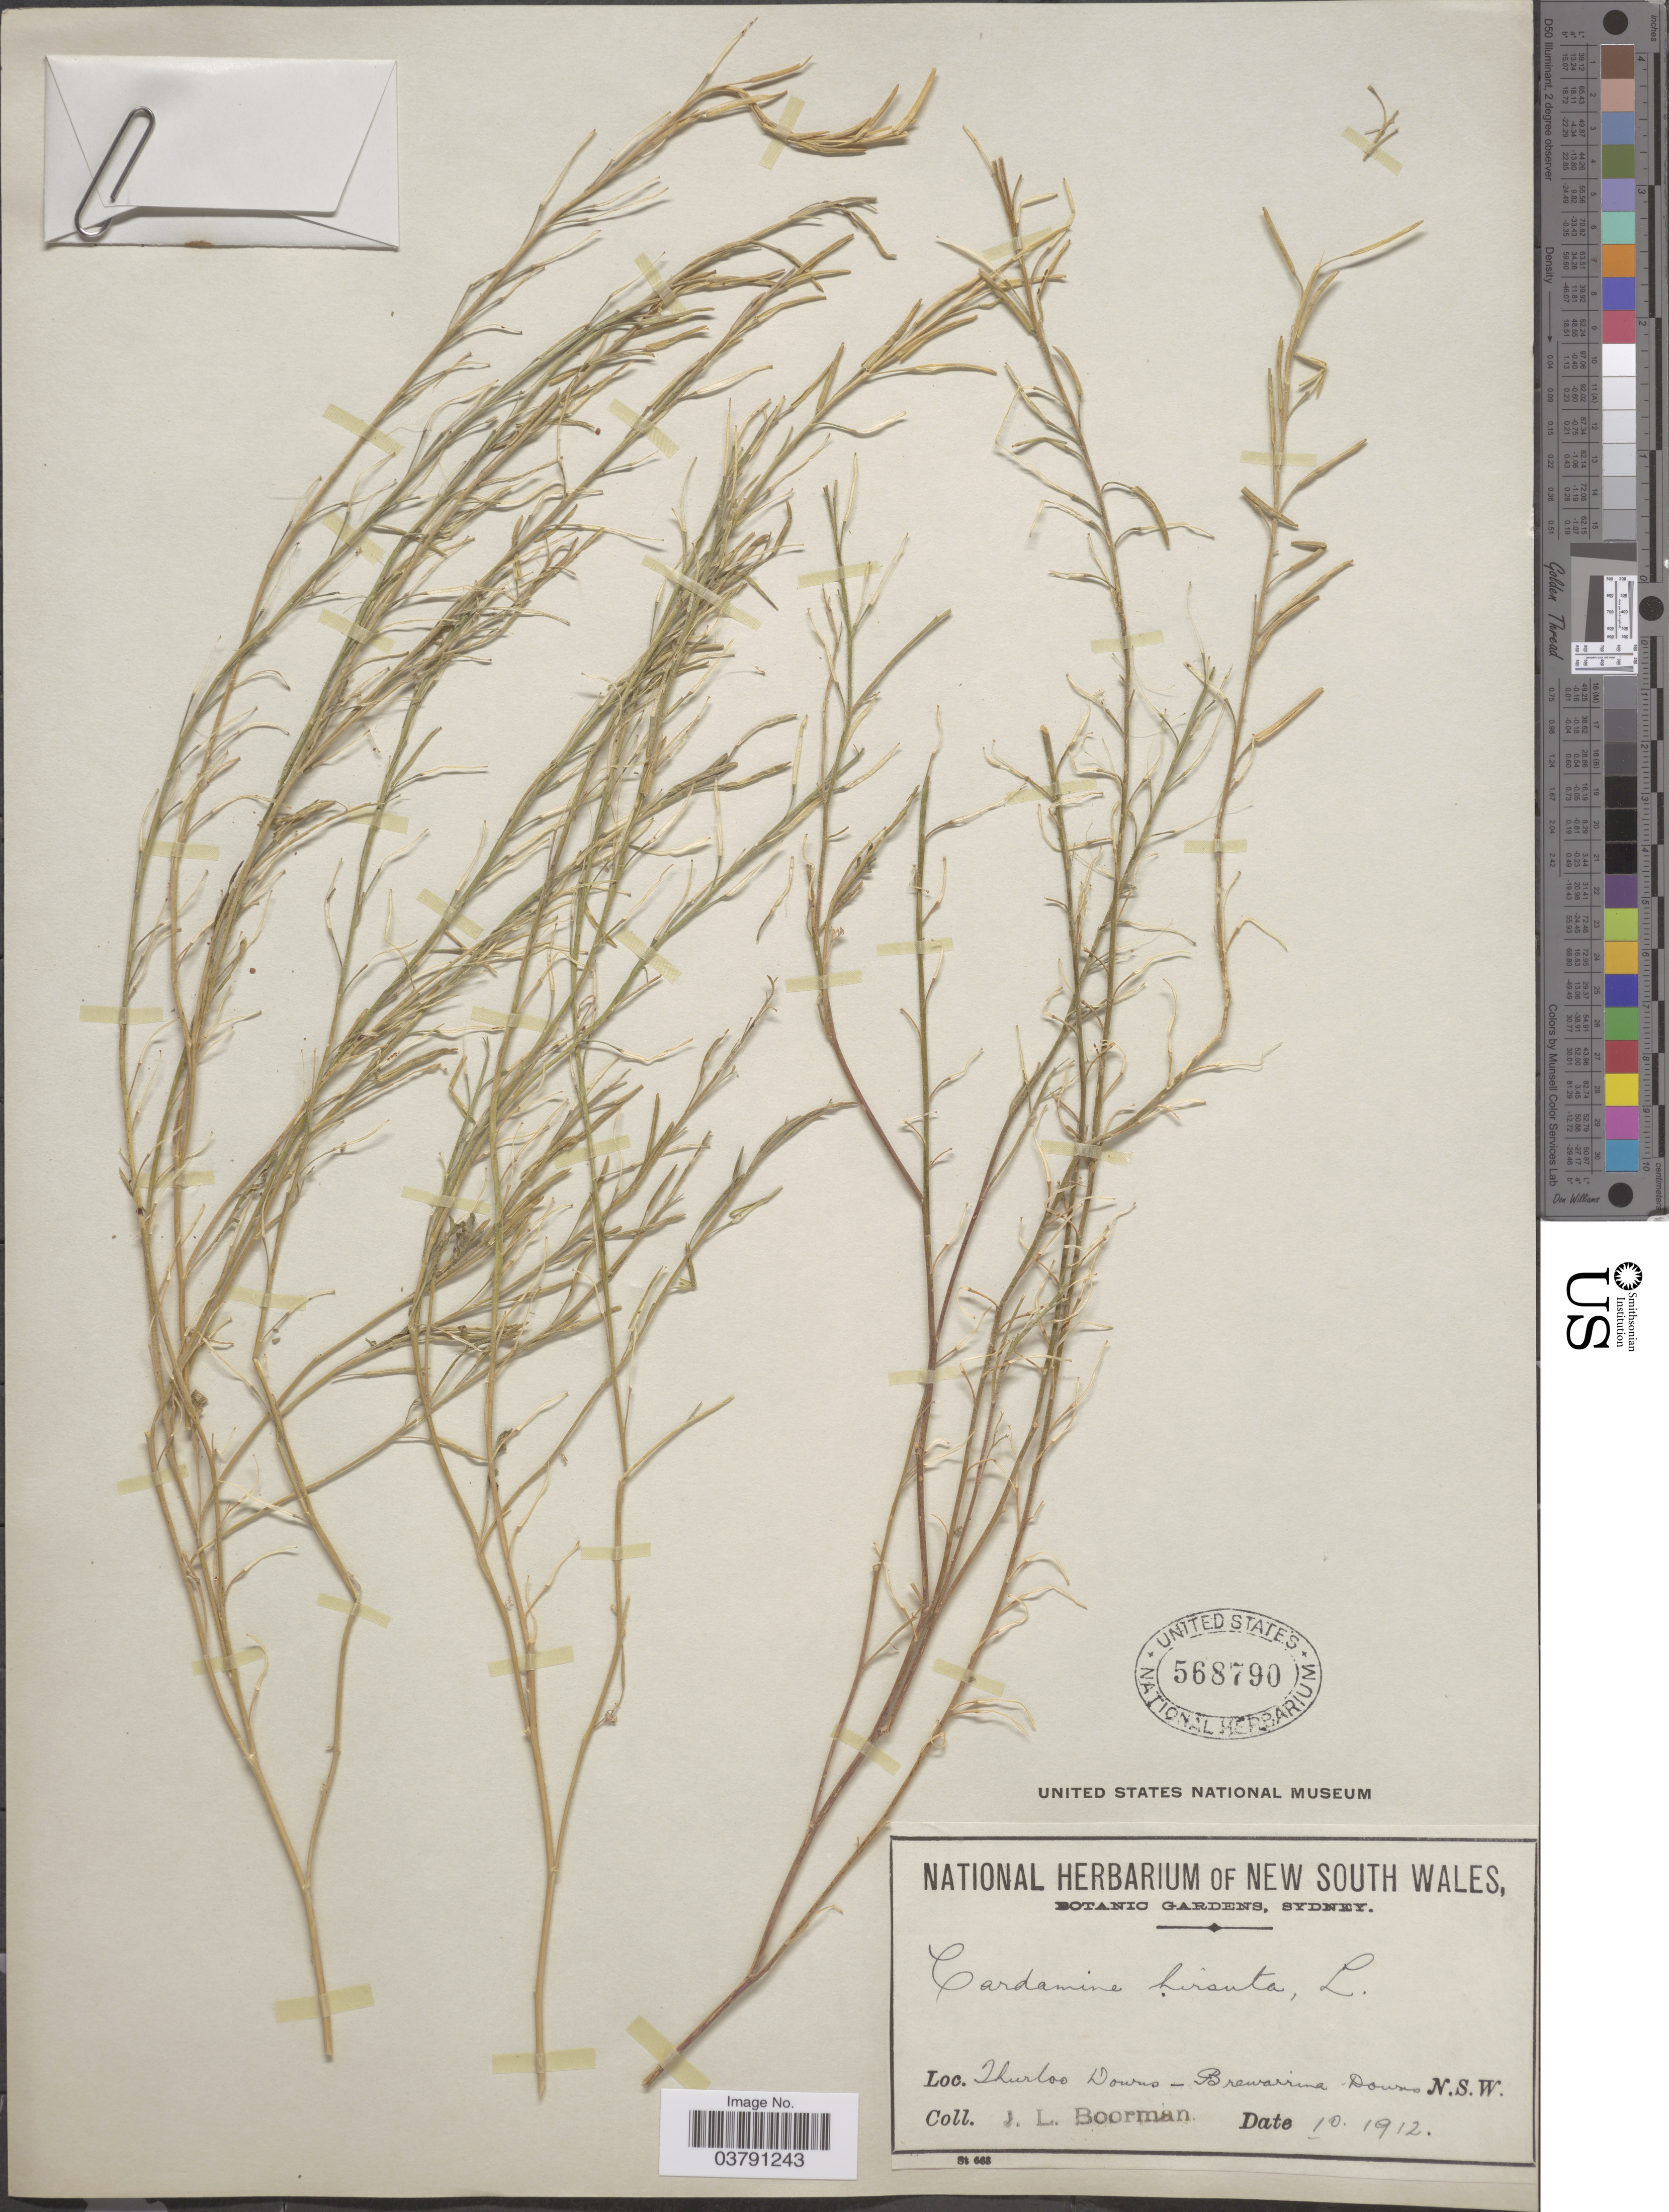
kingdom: Plantae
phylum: Tracheophyta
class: Magnoliopsida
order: Brassicales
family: Brassicaceae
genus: Cardamine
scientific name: Cardamine hirsuta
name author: L.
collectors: J. Boorman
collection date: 1912-10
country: Australia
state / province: New South Wales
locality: Thurloo Downs- Brewarrina Downs.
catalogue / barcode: US 568790